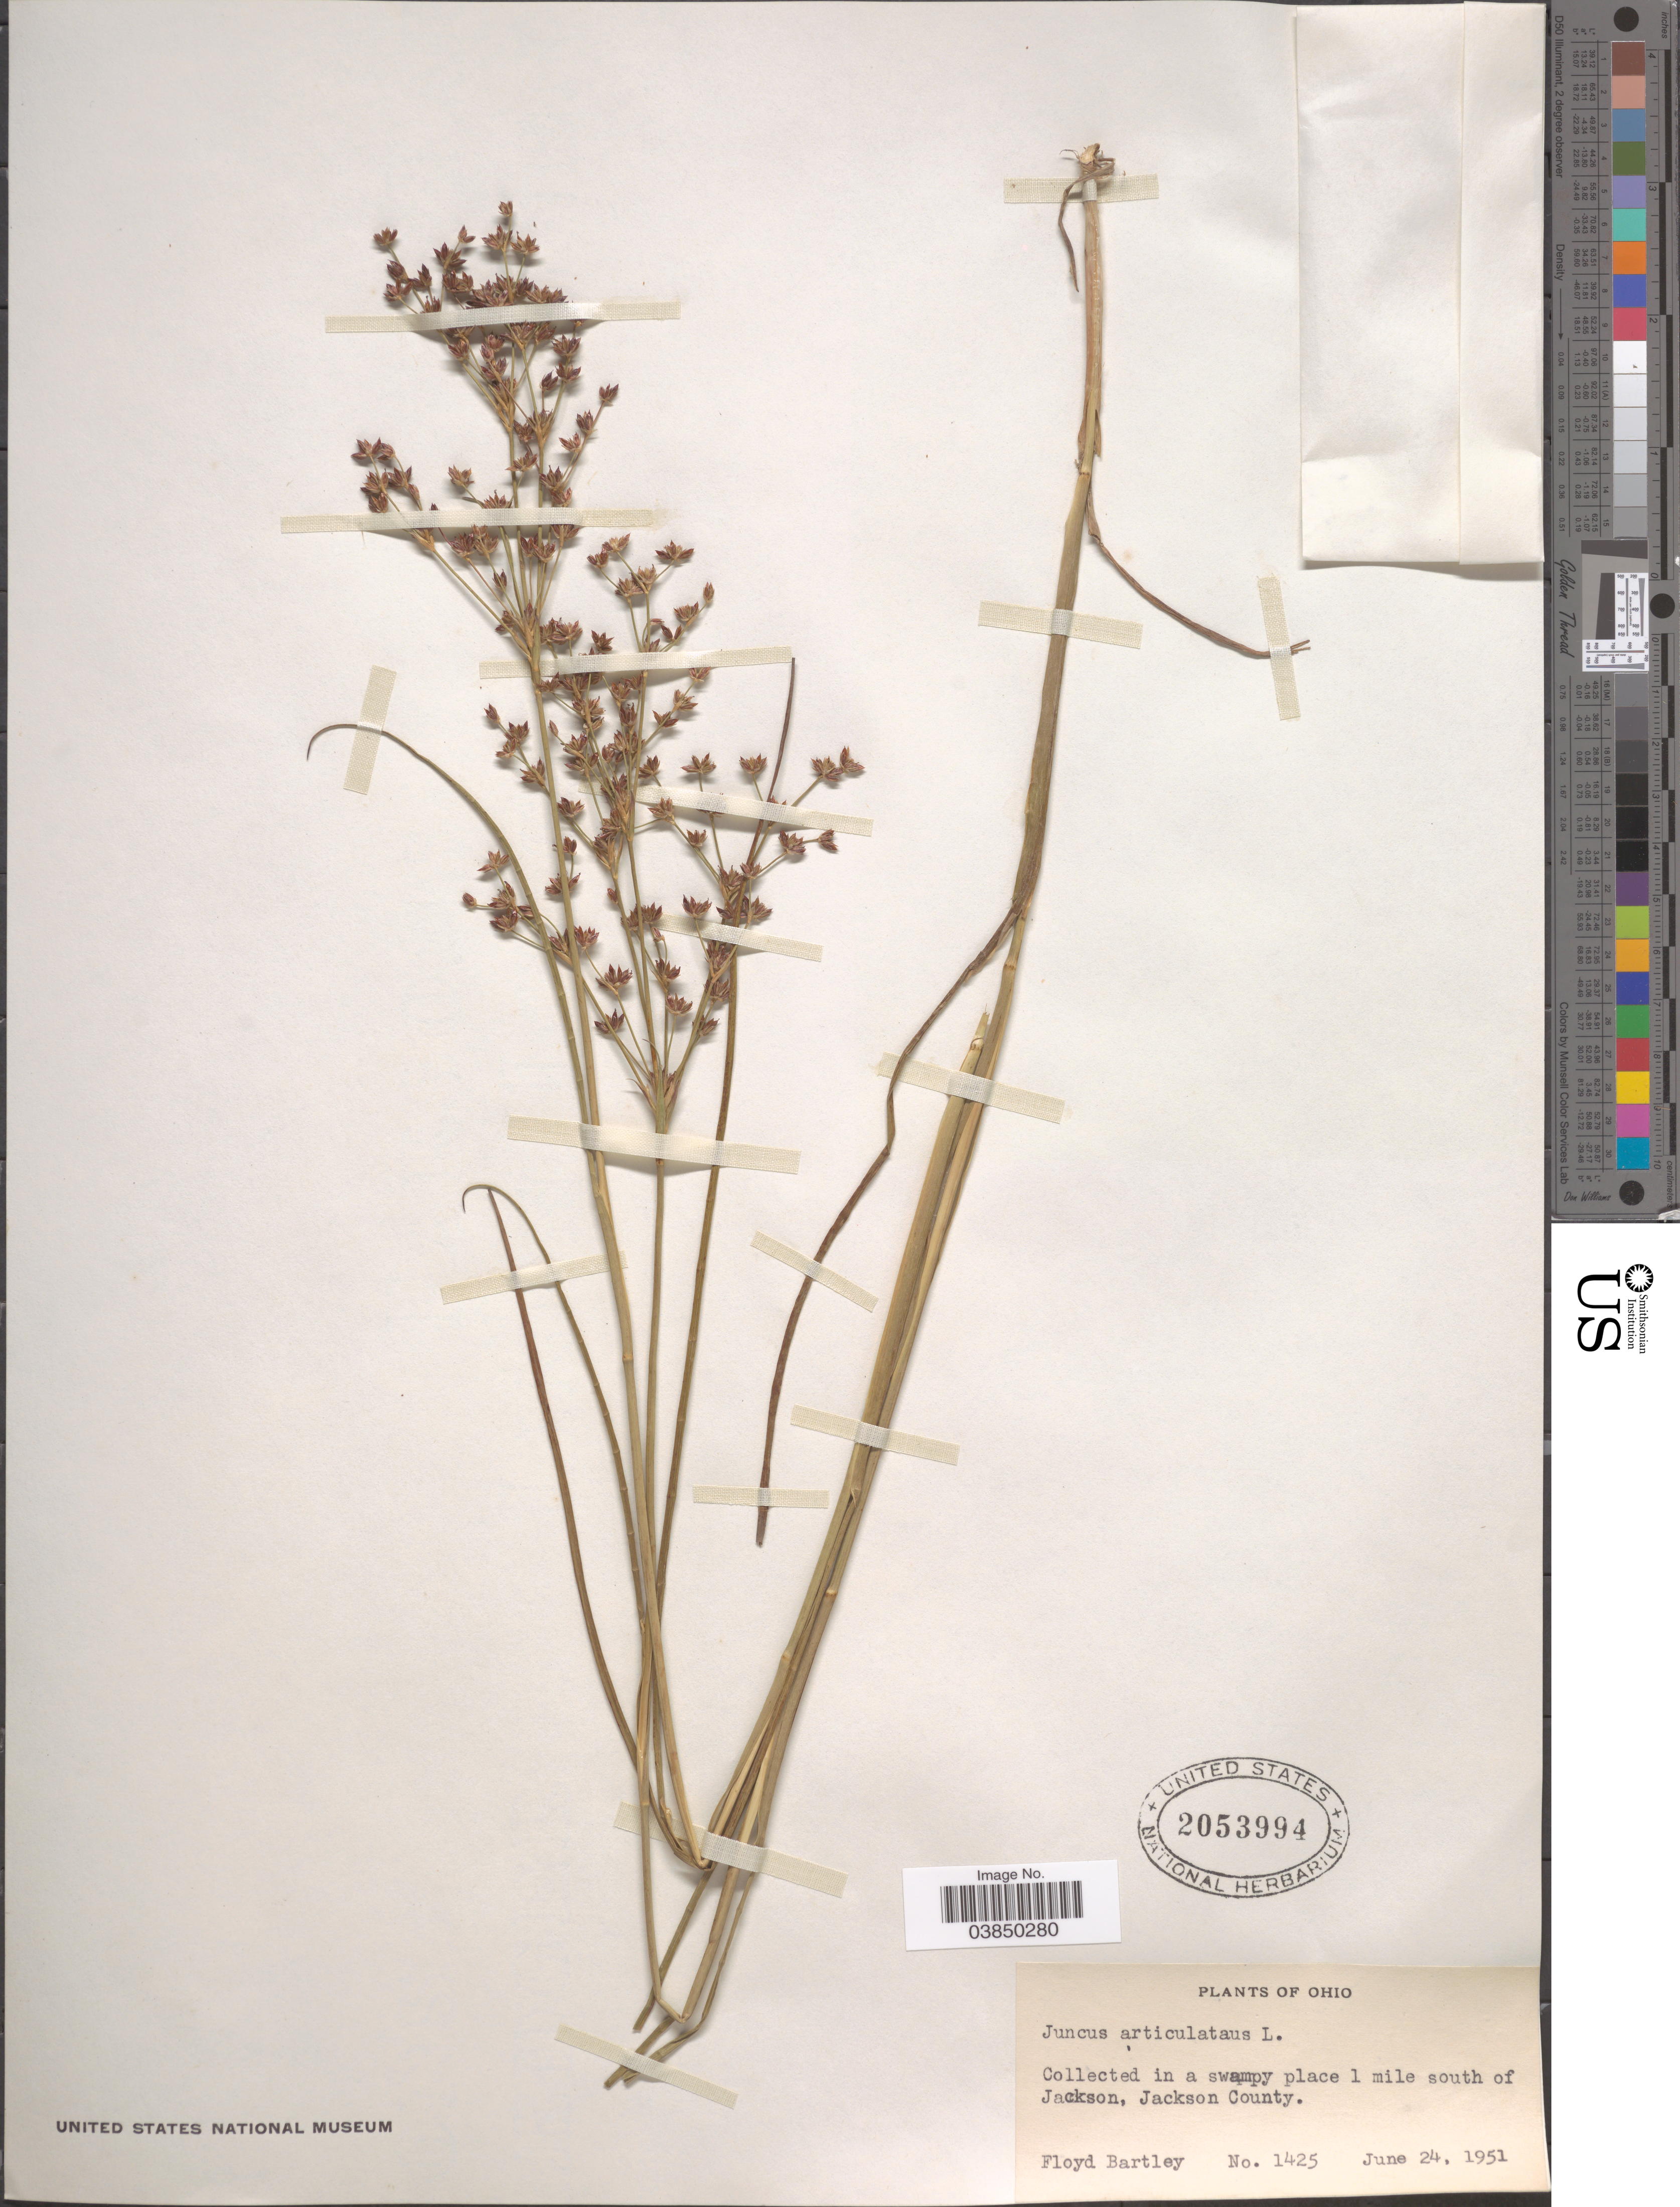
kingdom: Plantae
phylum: Tracheophyta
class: Liliopsida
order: Poales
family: Juncaceae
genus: Juncus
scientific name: Juncus articulatus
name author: L.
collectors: F. Bartley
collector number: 1425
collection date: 1951-06-24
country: United States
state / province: Ohio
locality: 1 mile south of Jackson, Jackson County.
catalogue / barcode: US 2053994